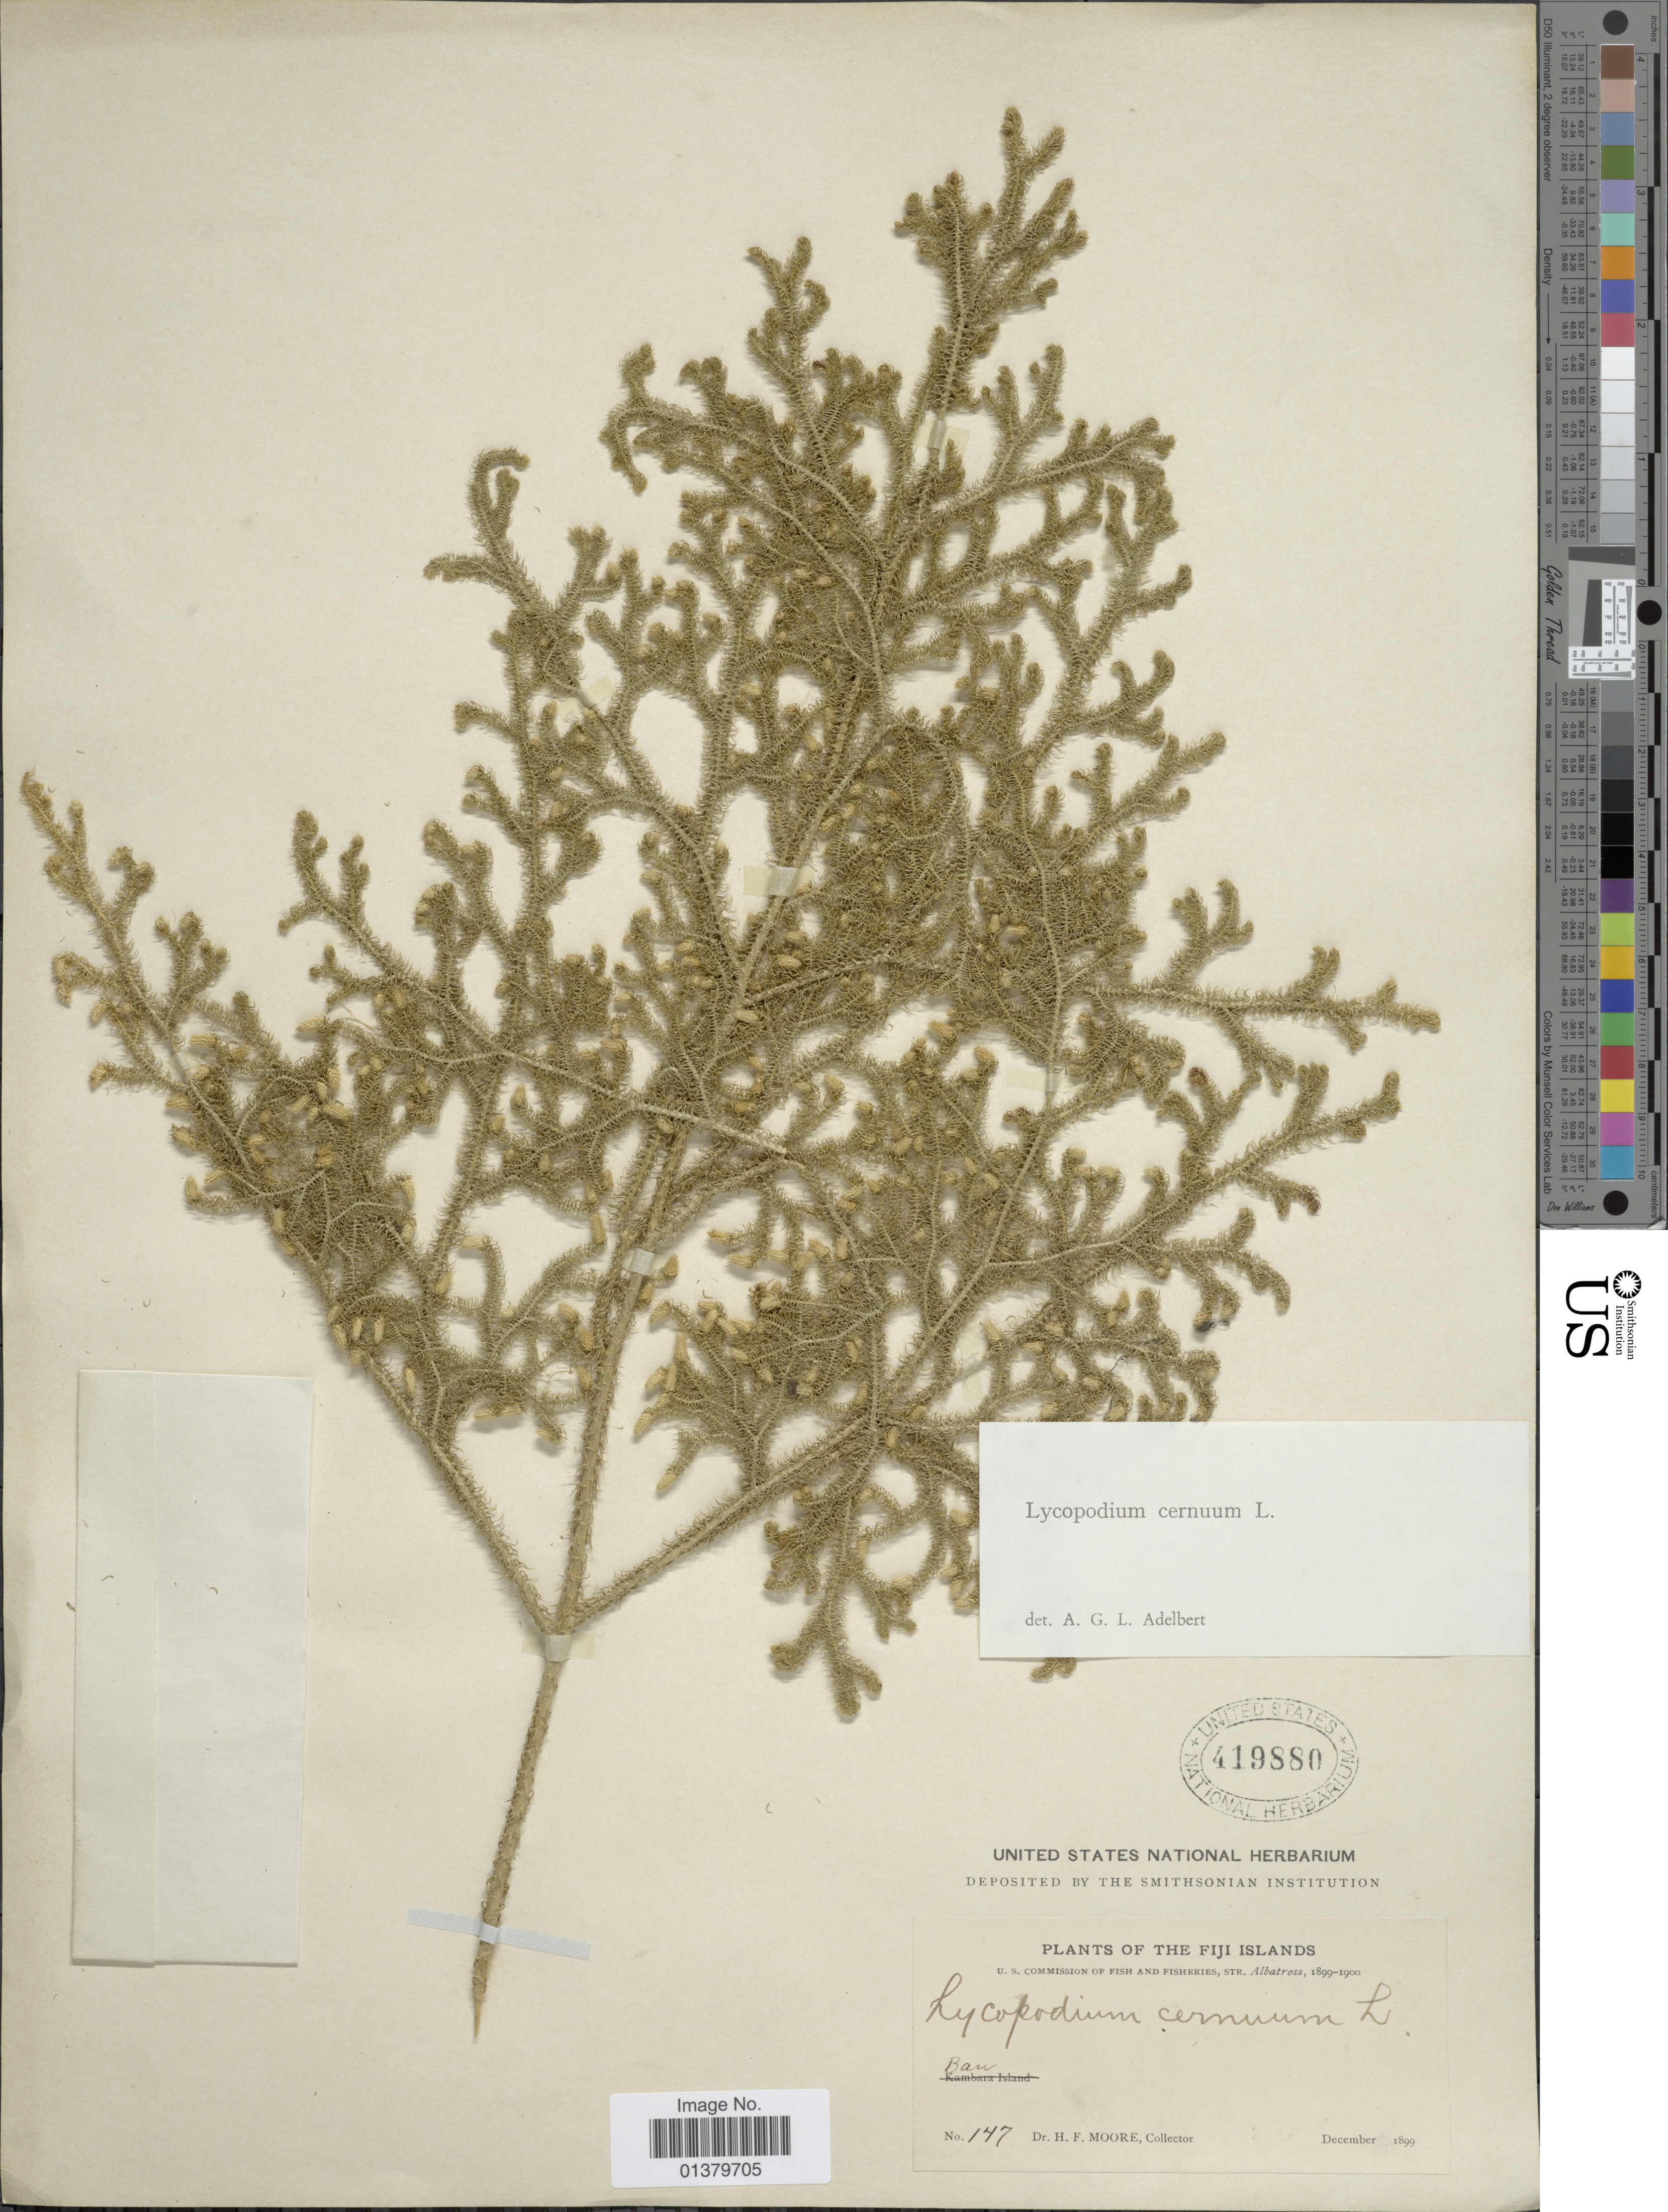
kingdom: Plantae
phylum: Tracheophyta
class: Lycopodiopsida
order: Lycopodiales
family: Lycopodiaceae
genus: Palhinhaea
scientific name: Palhinhaea cernua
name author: (L.) Vasc. & Franco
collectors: H. F. Moore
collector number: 147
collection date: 1899-12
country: Fiji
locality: Fiji Islands, Bau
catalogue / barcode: US 419880